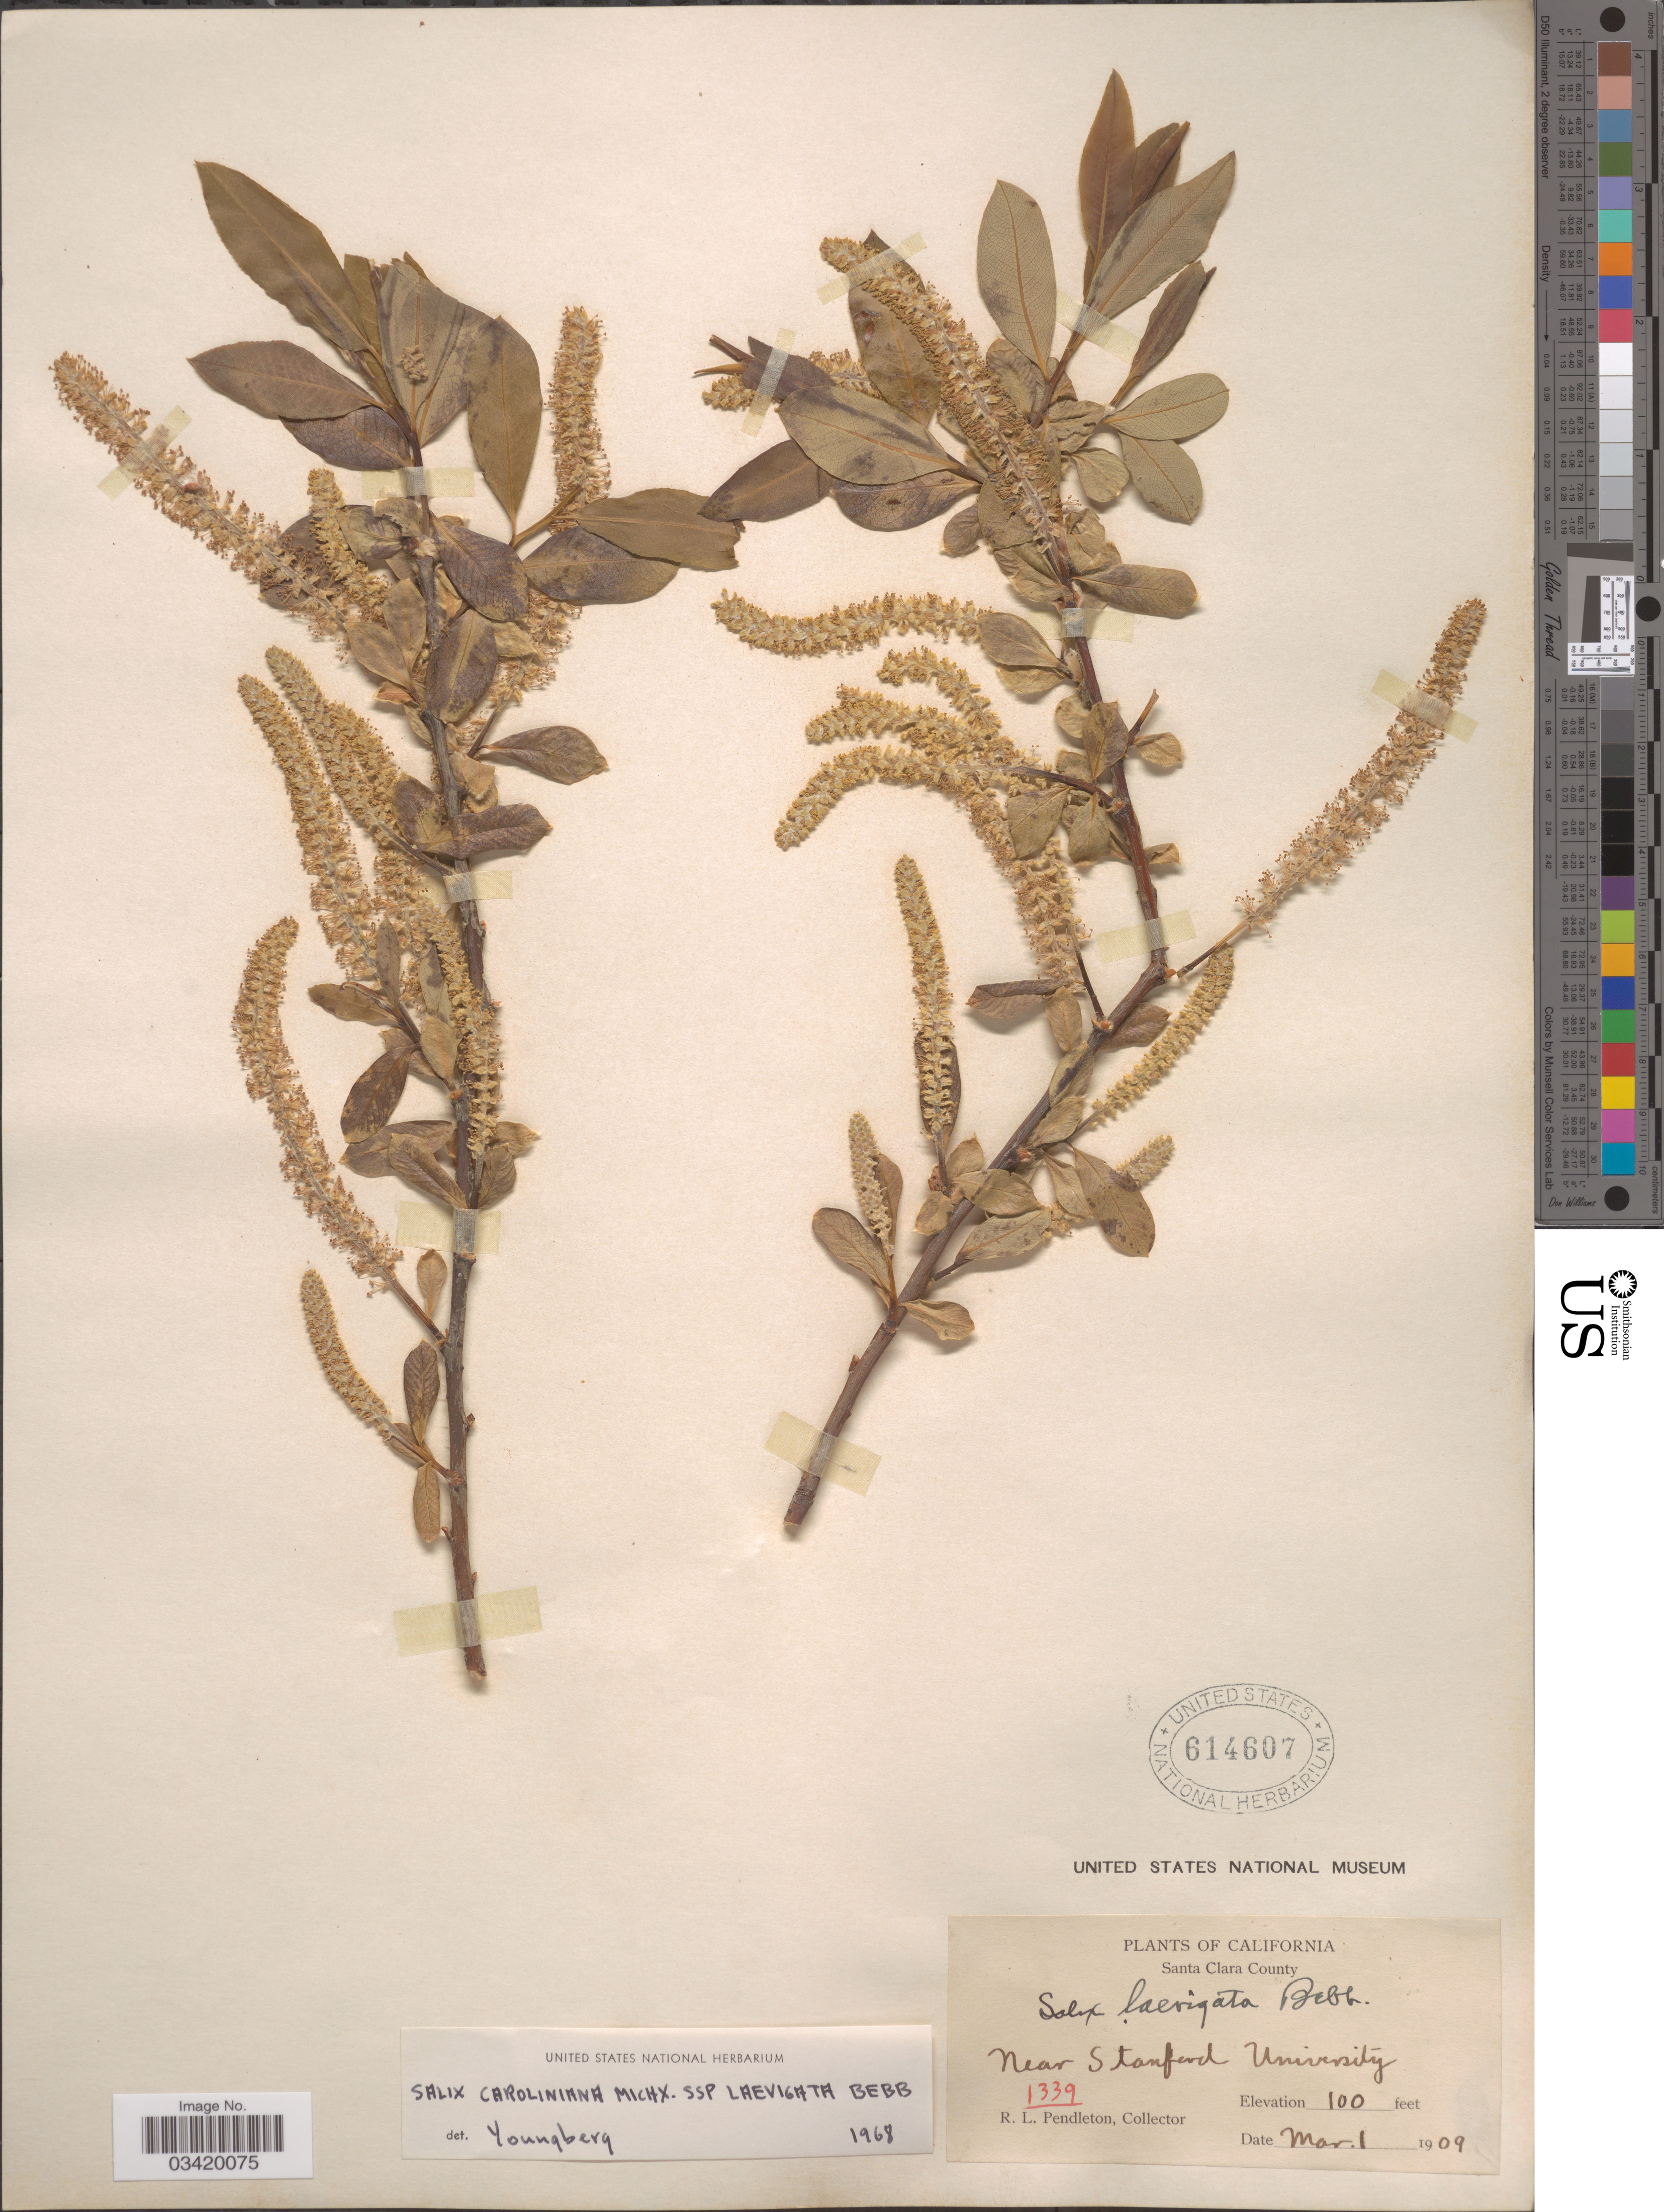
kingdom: Plantae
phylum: Tracheophyta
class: Magnoliopsida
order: Malpighiales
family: Salicaceae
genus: Salix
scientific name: Salix caroliniana subsp. laevigata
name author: Bebb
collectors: R. Pendleton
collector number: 1339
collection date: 1909-03-01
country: United States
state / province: California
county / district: Santa Clara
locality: Santa Clara County. Near Stanford University.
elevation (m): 30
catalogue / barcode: US 614607